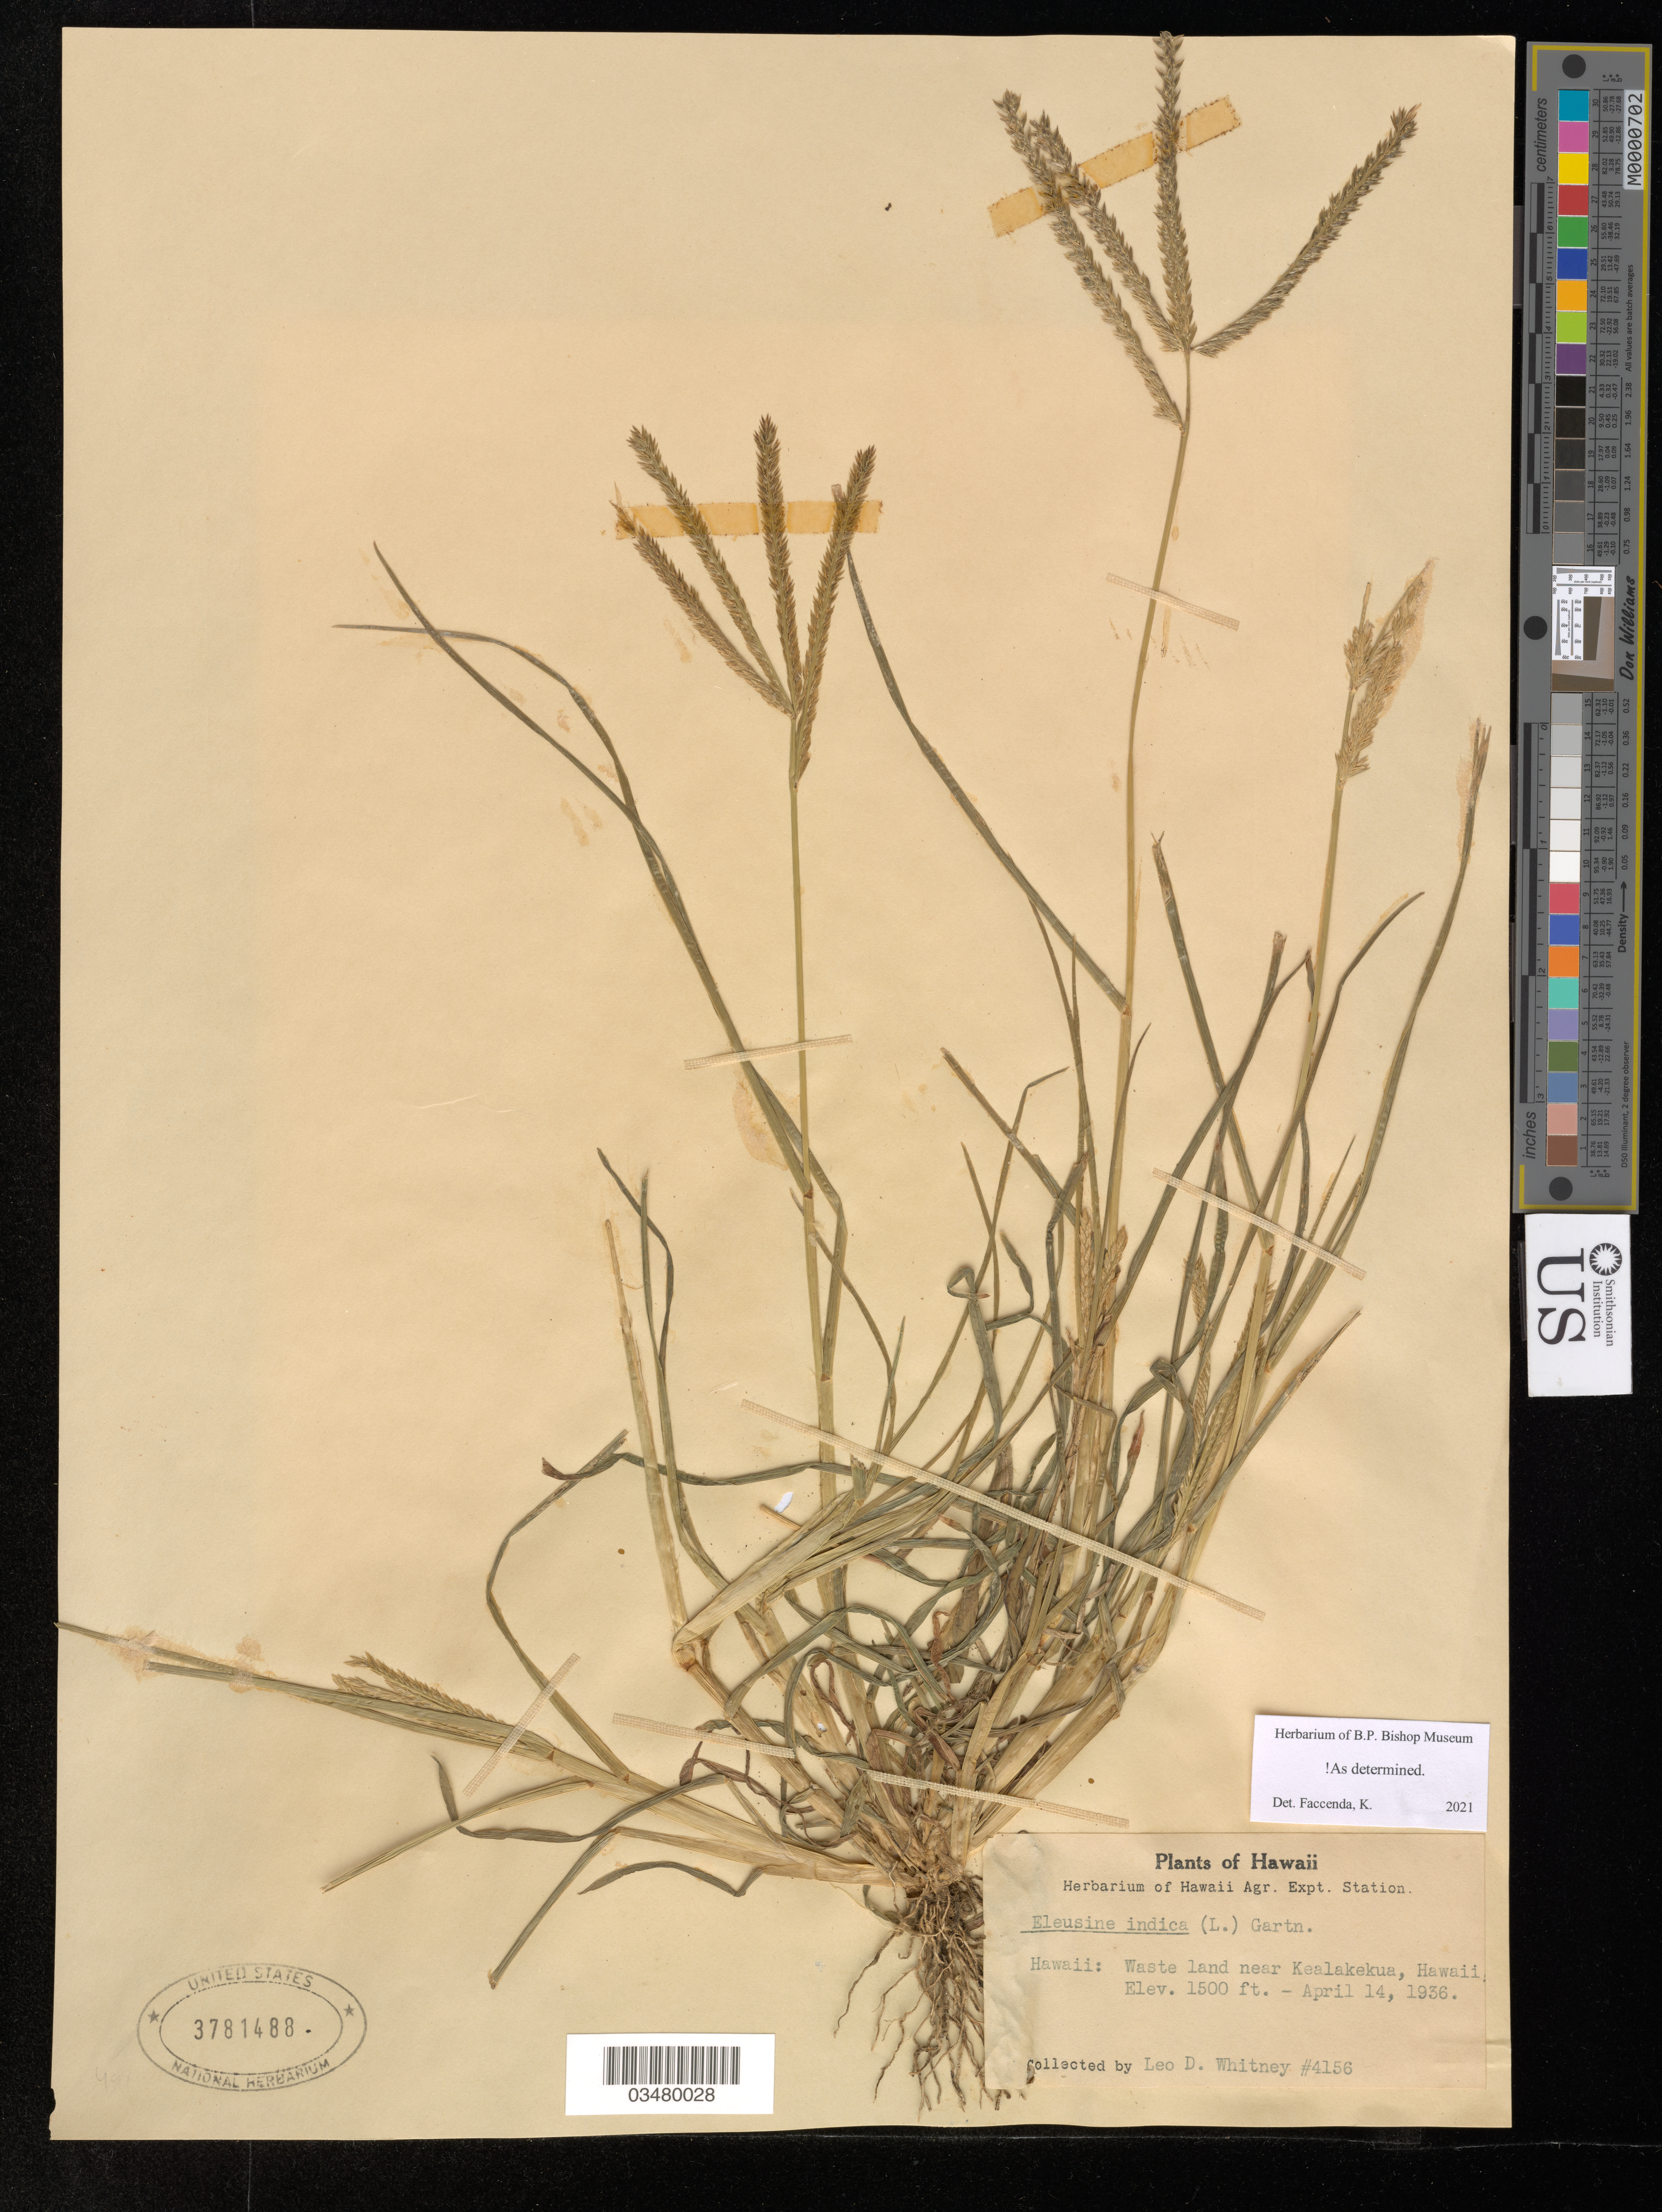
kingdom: Plantae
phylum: Tracheophyta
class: Liliopsida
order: Poales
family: Poaceae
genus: Eleusine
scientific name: Eleusine indica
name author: Gaertn.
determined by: Faccenda, K.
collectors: L. Whitney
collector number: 4156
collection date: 1936-04-14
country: United States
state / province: Hawaii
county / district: Hawaii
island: Hawaii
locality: Near Kealakekua, Hopuloa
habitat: Waste land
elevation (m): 457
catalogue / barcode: US 3781488